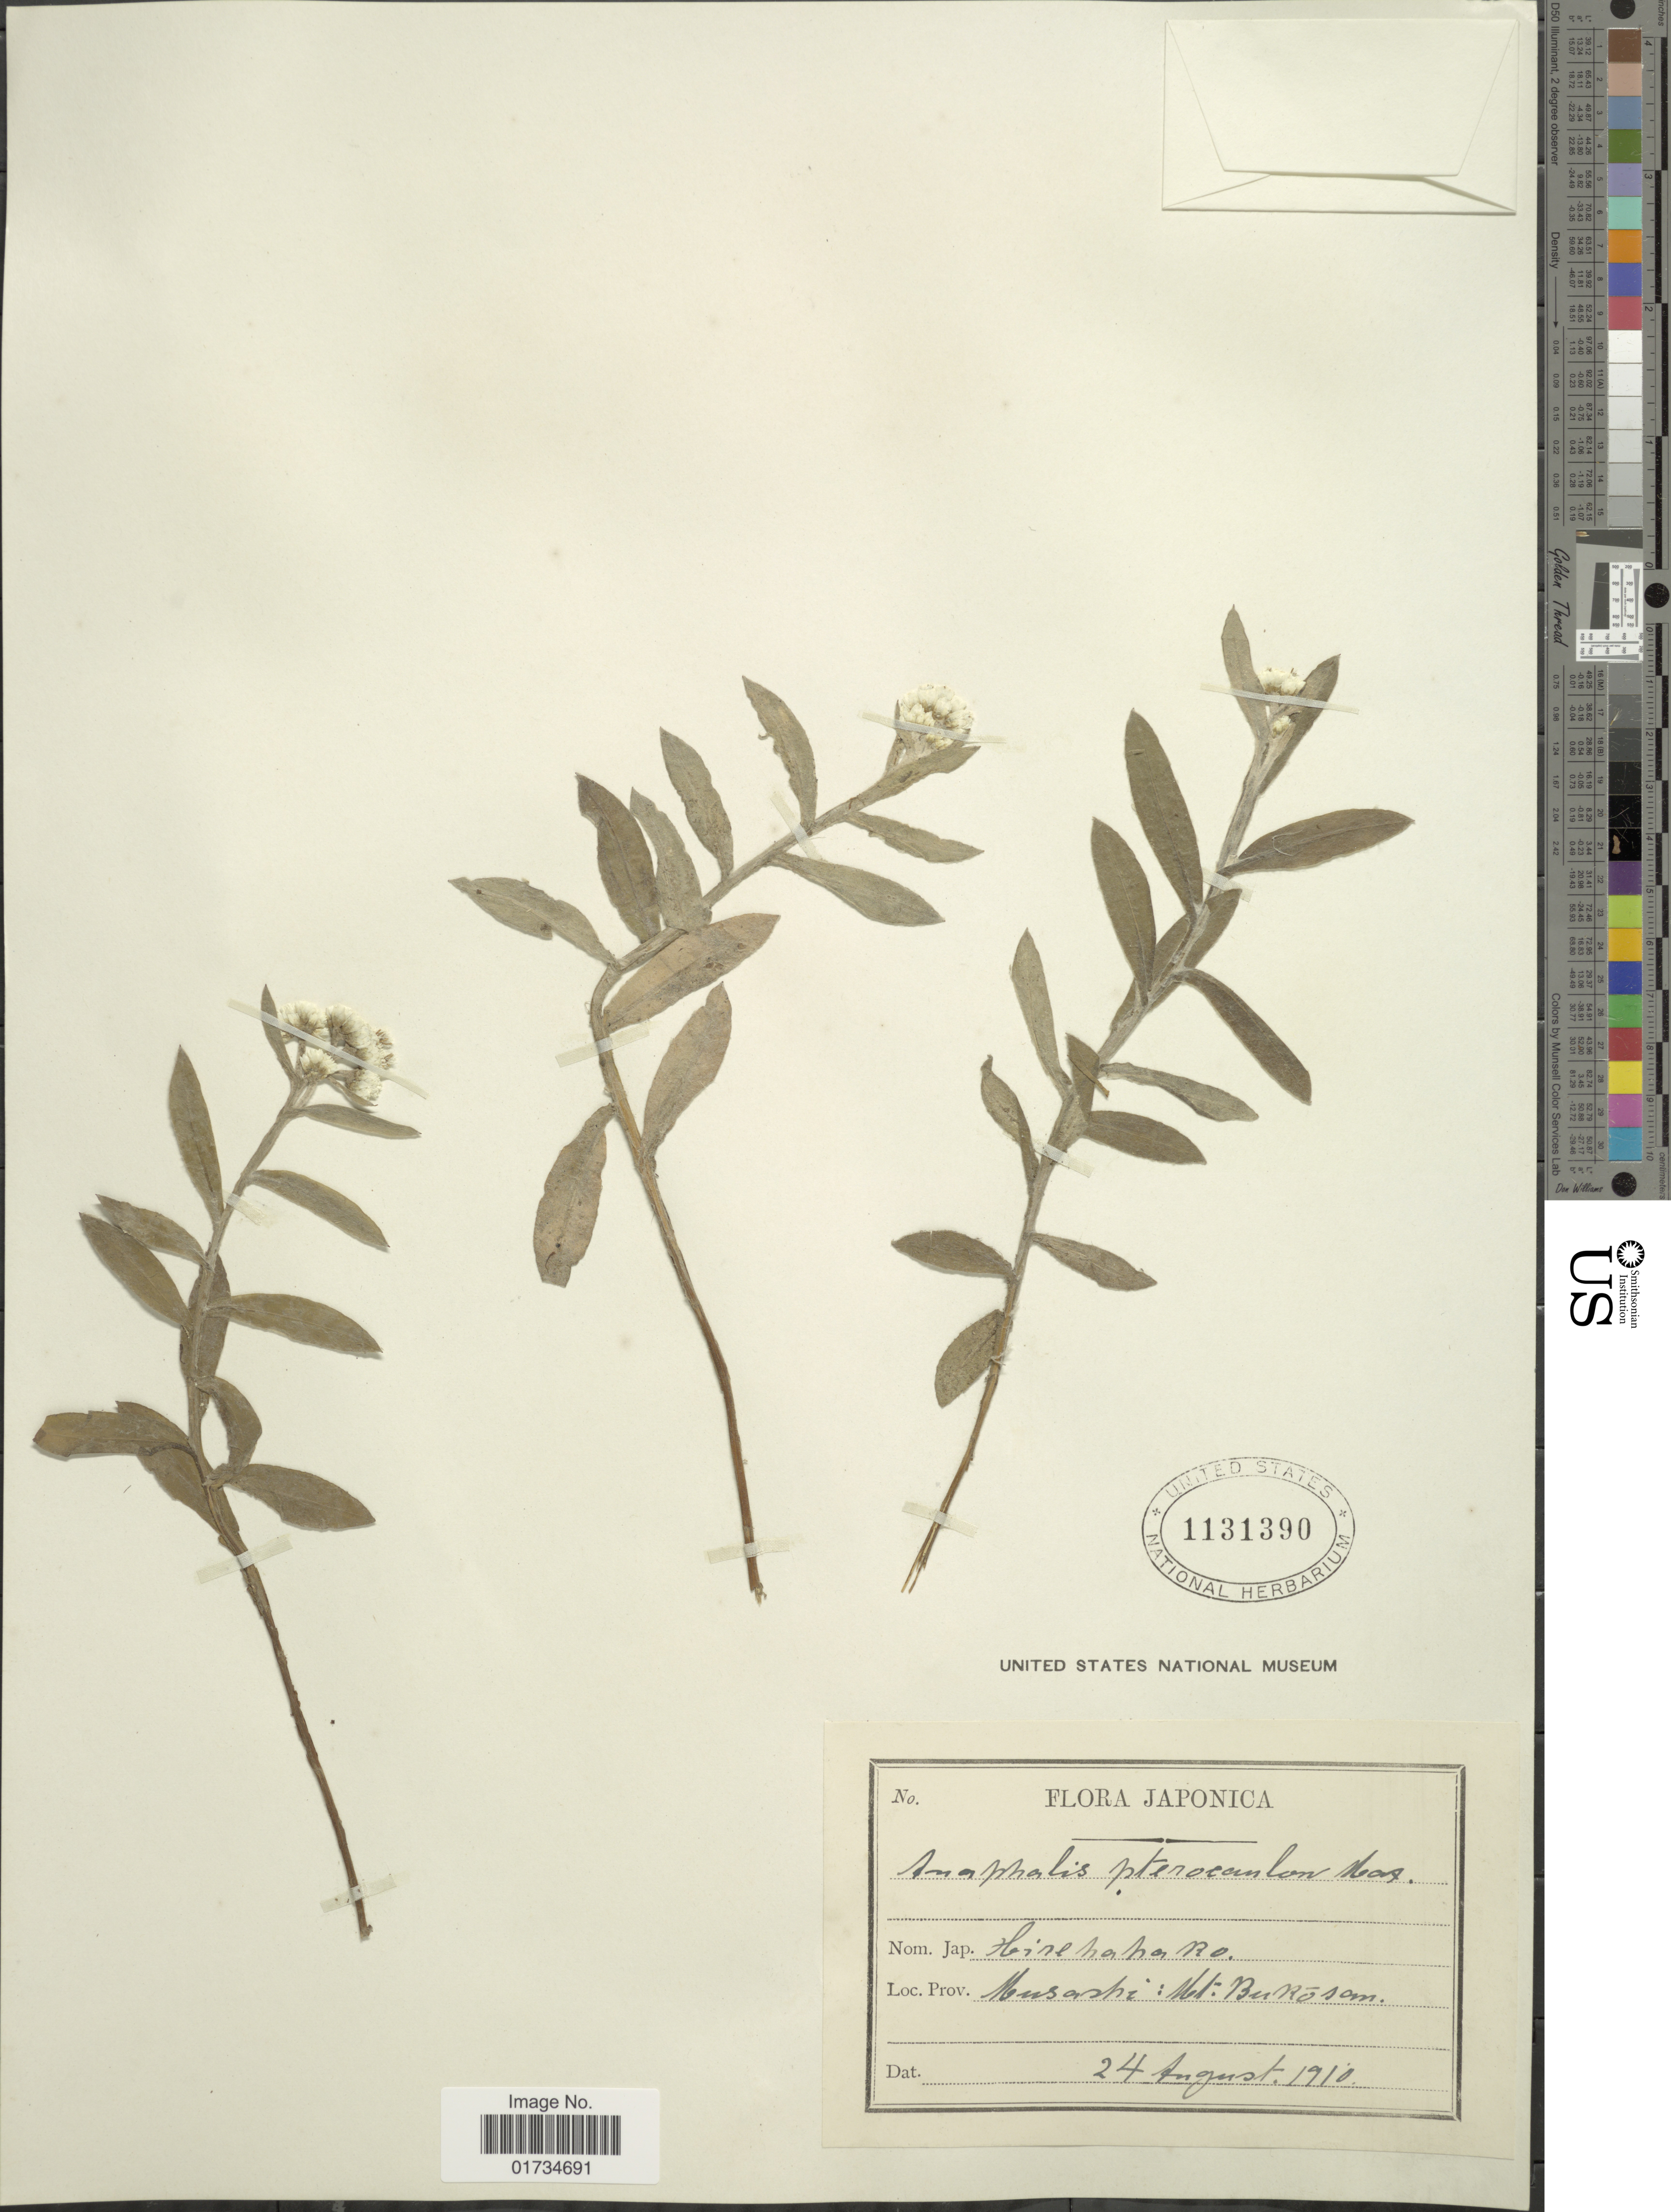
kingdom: Plantae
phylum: Tracheophyta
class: Magnoliopsida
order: Asterales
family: Asteraceae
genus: Anaphalis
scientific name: Anaphalis sinica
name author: Hance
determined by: Chen, Y. S.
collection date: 1910-08-24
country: Japan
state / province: Saitama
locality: Japonica. Prov. Musashi: Mt. Bukosan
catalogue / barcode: US 1131390